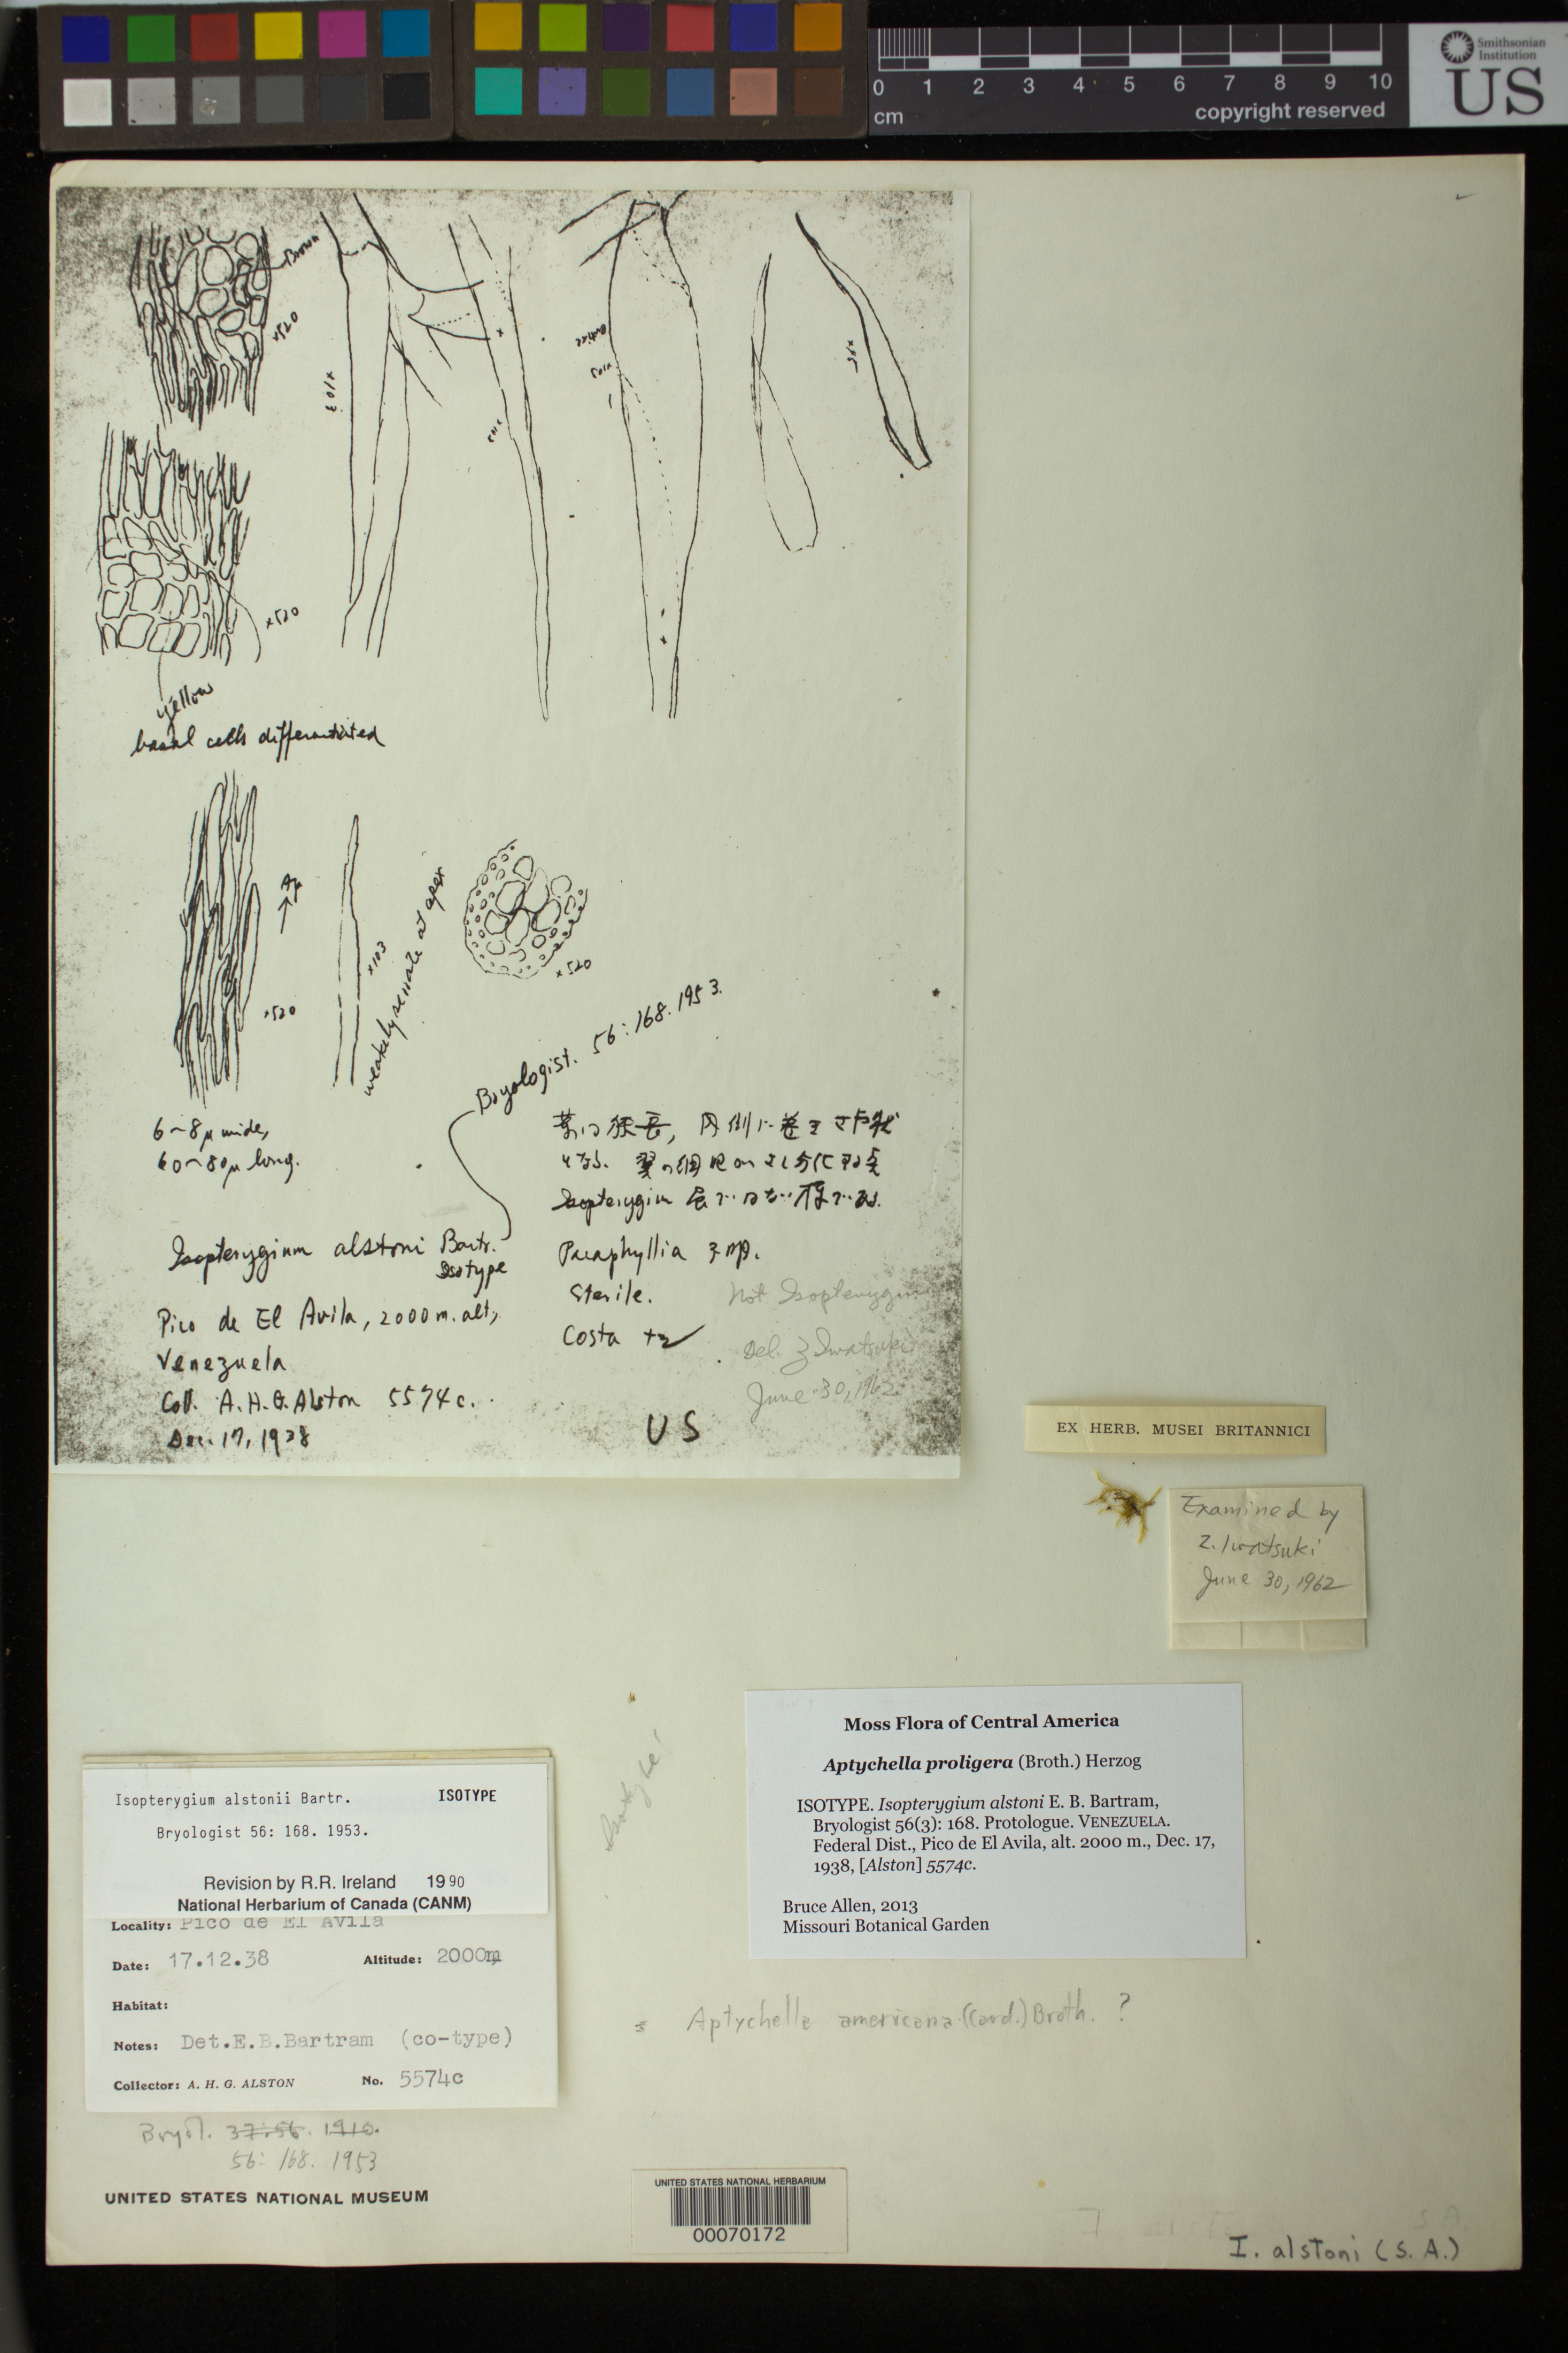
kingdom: Plantae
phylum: Bryophyta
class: Bryopsida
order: Hypnales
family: Pylaisiadelphaceae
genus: Isopterygium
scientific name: Isopterygium alstonii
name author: E.B. Bartram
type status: Isotype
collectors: A. H. Alston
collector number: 5574 C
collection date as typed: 17 Dec 1938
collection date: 1938-12-17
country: Venezuela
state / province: Miranda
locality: Pico de El Avila.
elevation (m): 2000